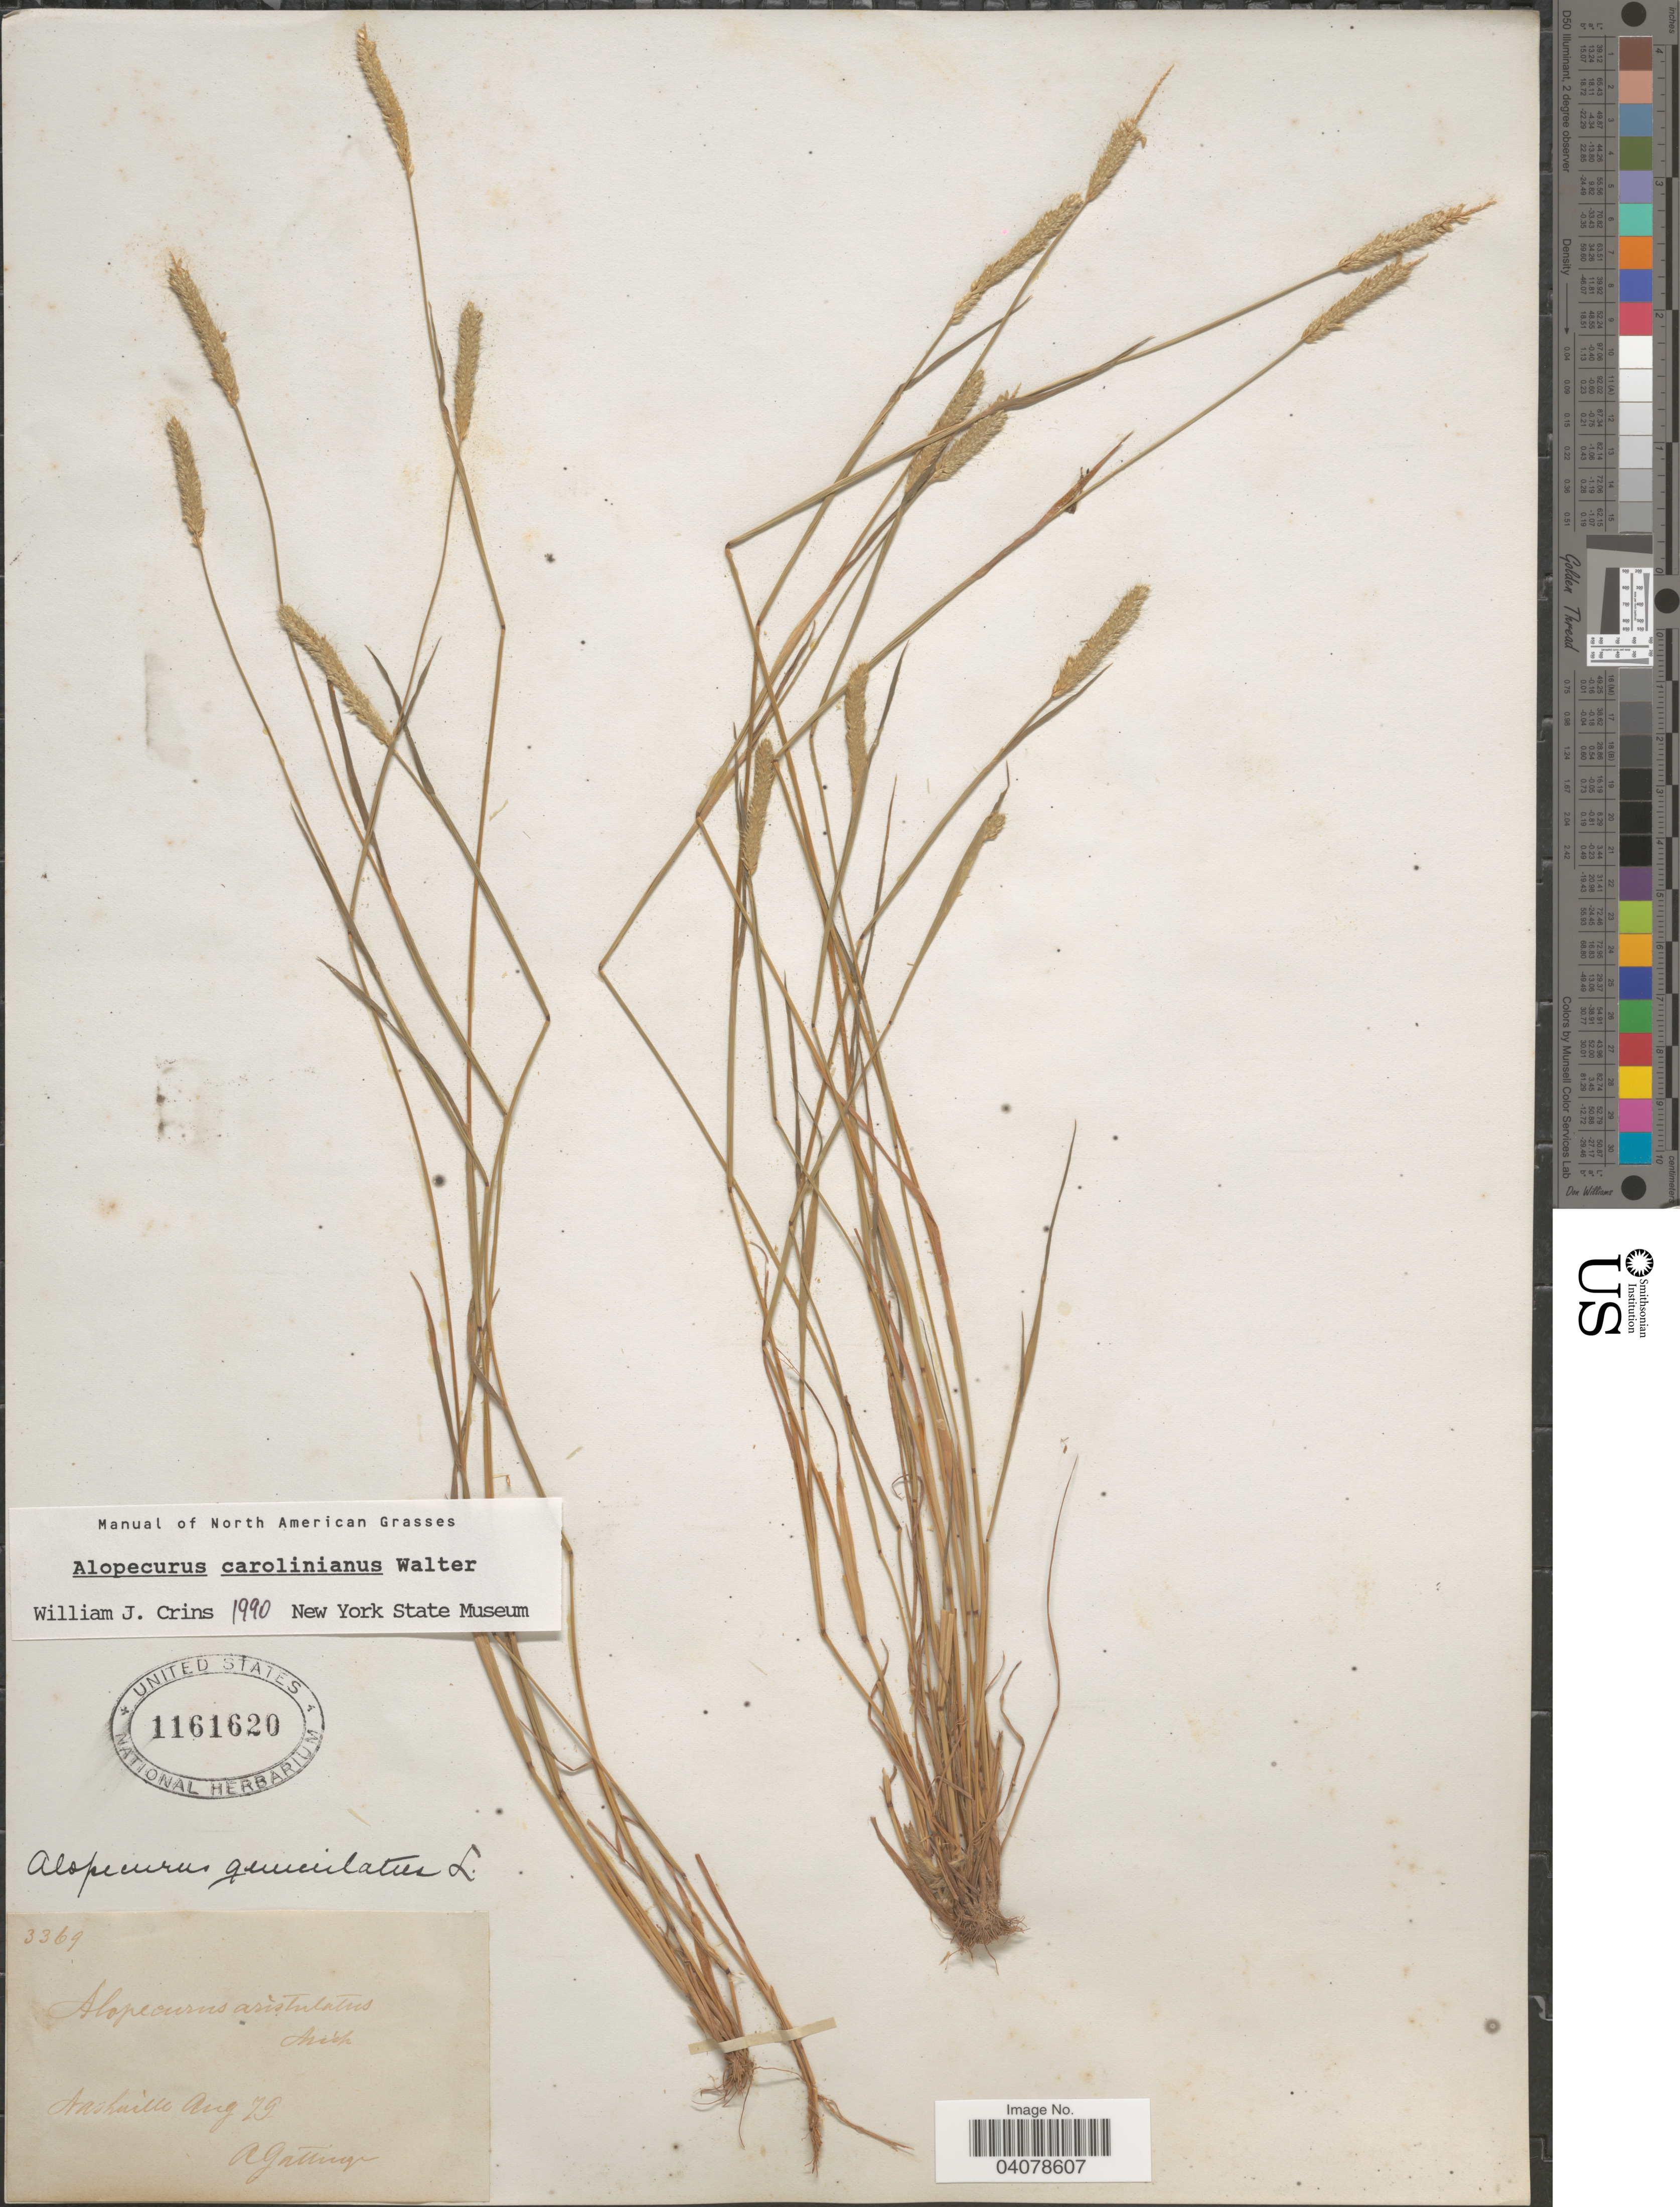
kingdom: Plantae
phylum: Tracheophyta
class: Liliopsida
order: Poales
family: Poaceae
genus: Alopecurus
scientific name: Alopecurus carolinianus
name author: Walter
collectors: A. Gattinger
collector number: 3369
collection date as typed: Transcribed d/m/y: /8/79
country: United States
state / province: Tennessee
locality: Nashville.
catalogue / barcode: US 1161620